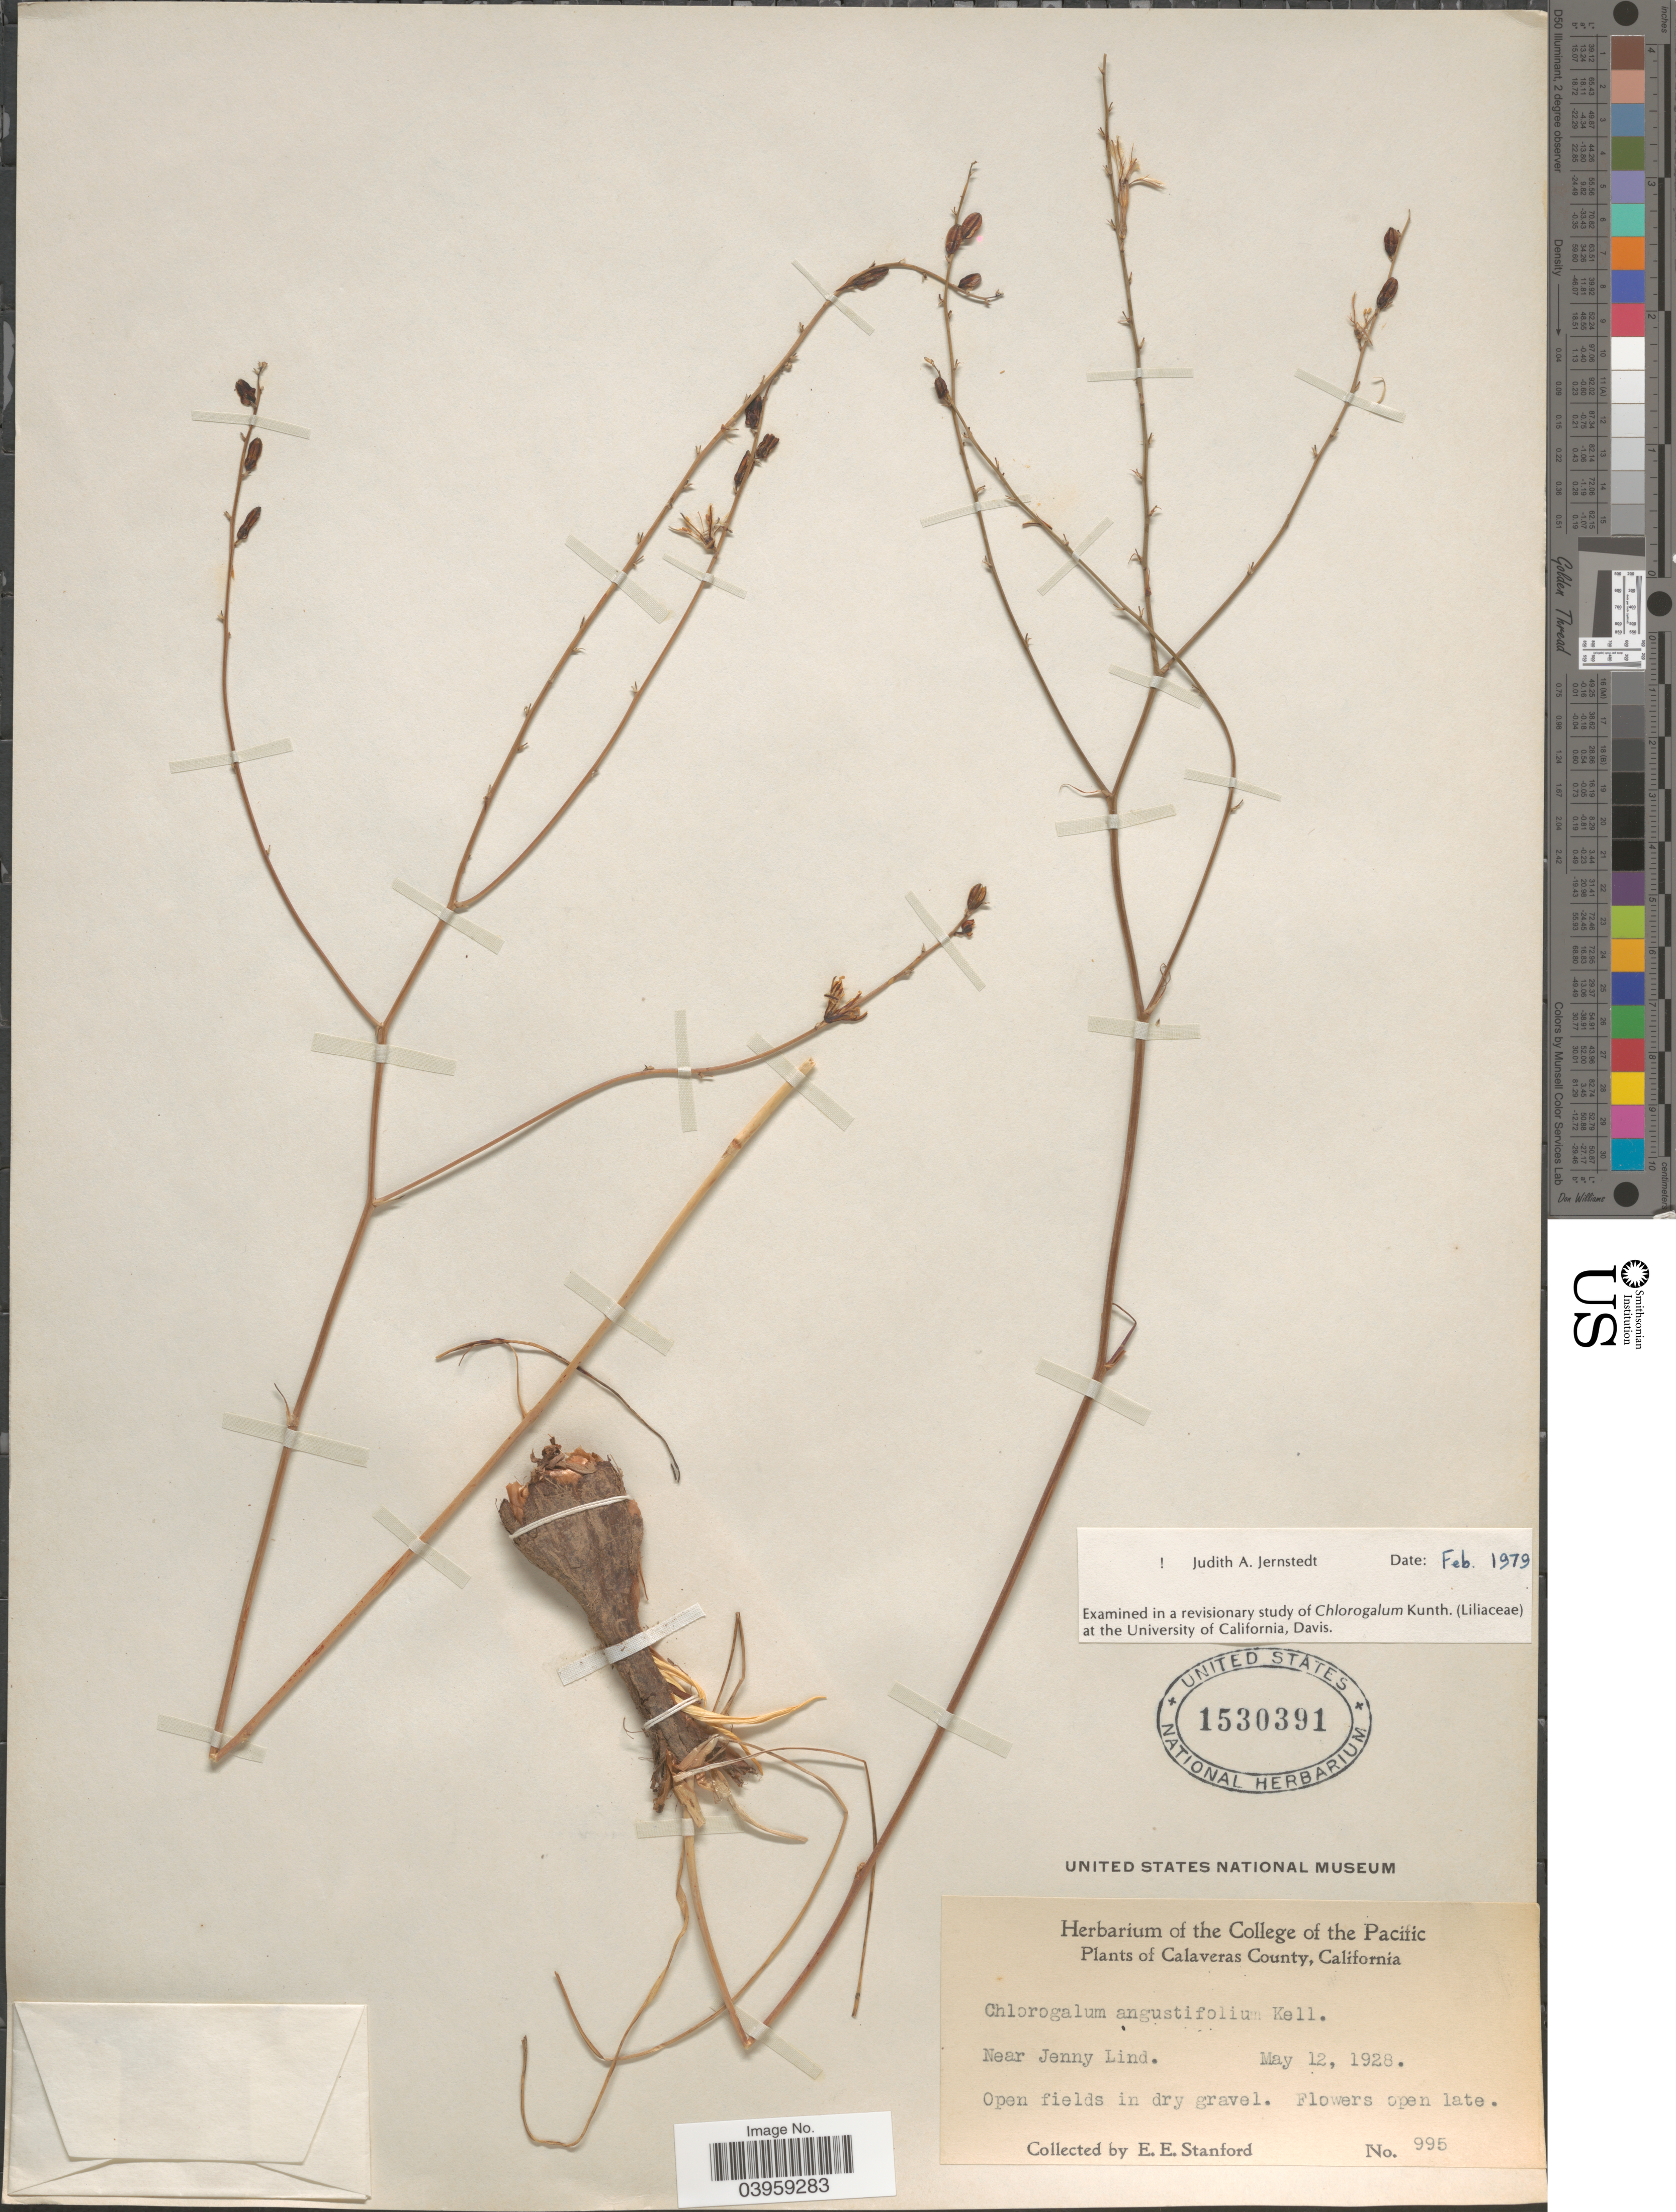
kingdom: Plantae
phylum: Tracheophyta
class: Liliopsida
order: Asparagales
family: Asparagaceae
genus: Chlorogalum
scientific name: Chlorogalum angustifolium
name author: Kellogg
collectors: E. Stanford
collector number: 995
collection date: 1928-05-12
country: United States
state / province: California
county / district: Calaveras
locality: Calaveras County. Near Jenny Lind.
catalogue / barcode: US 1530391